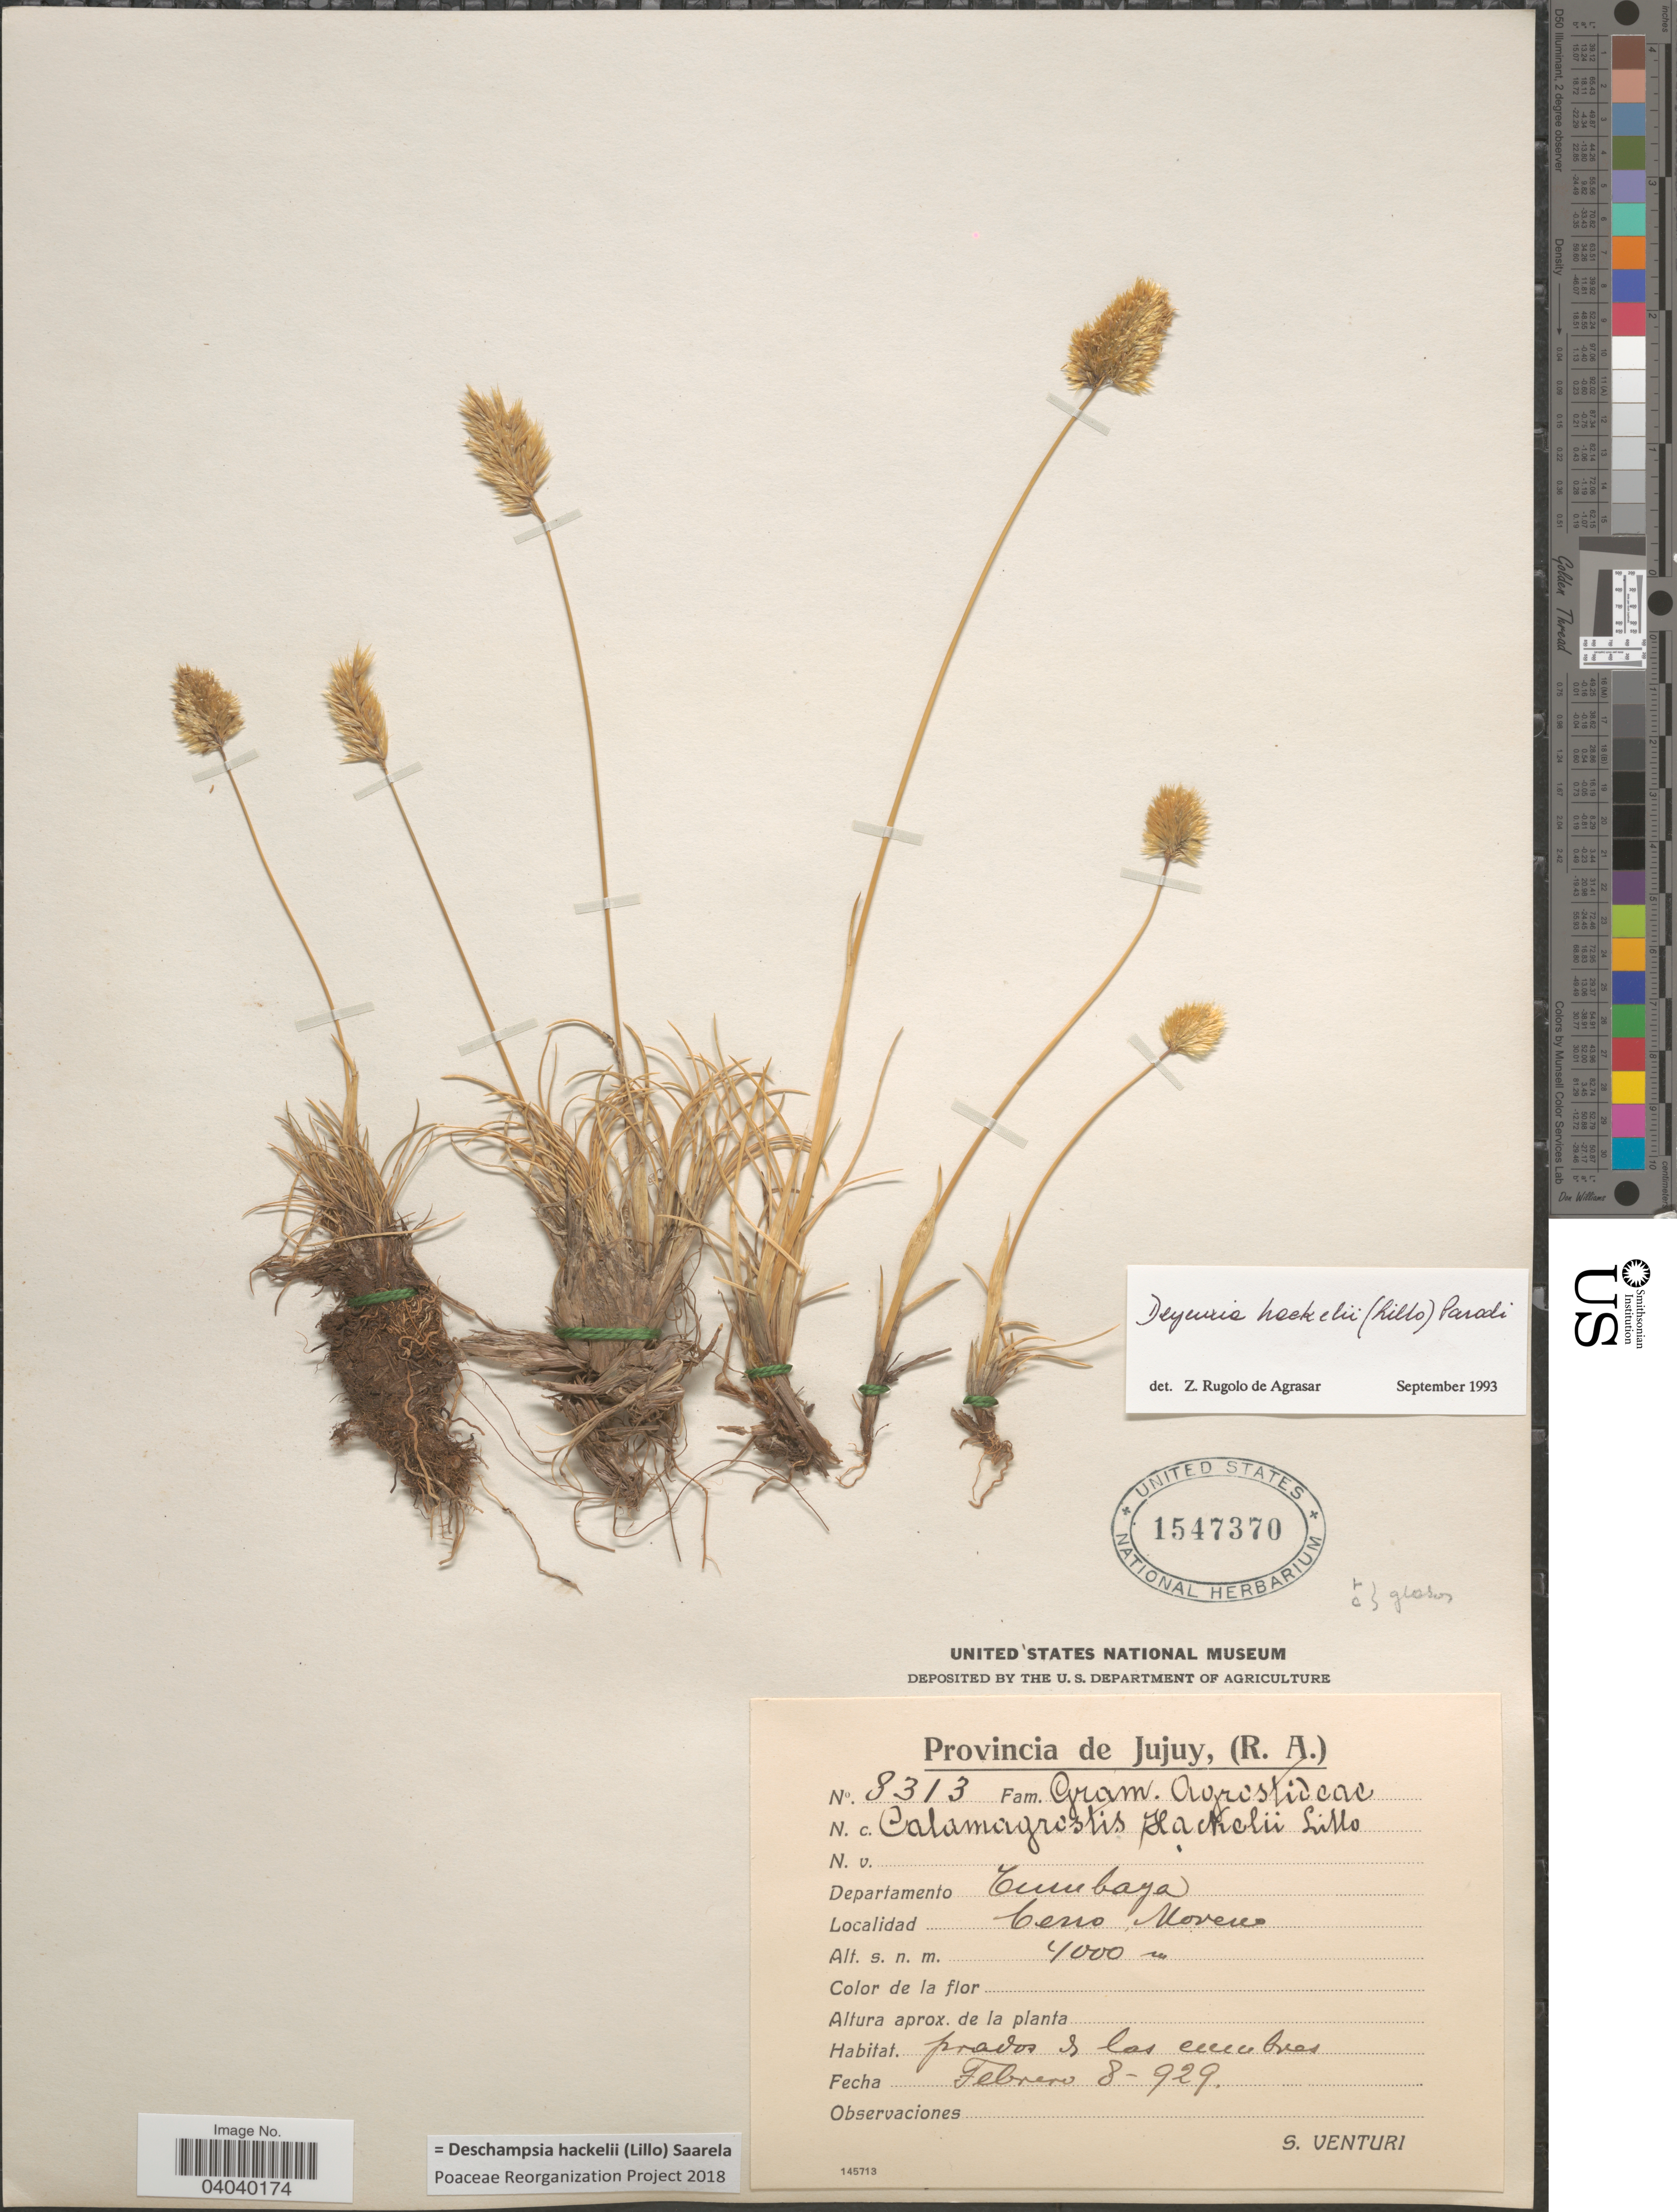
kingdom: Plantae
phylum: Tracheophyta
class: Liliopsida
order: Poales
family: Poaceae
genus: Deschampsia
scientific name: Deschampsia hackelii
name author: (Lillo) Saarela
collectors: S. Venturi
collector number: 8313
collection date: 1929-02-08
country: Argentina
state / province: Jujuy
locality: Departamento Tumbaya. Cerro Moreno.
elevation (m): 4000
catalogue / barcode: US 1547370